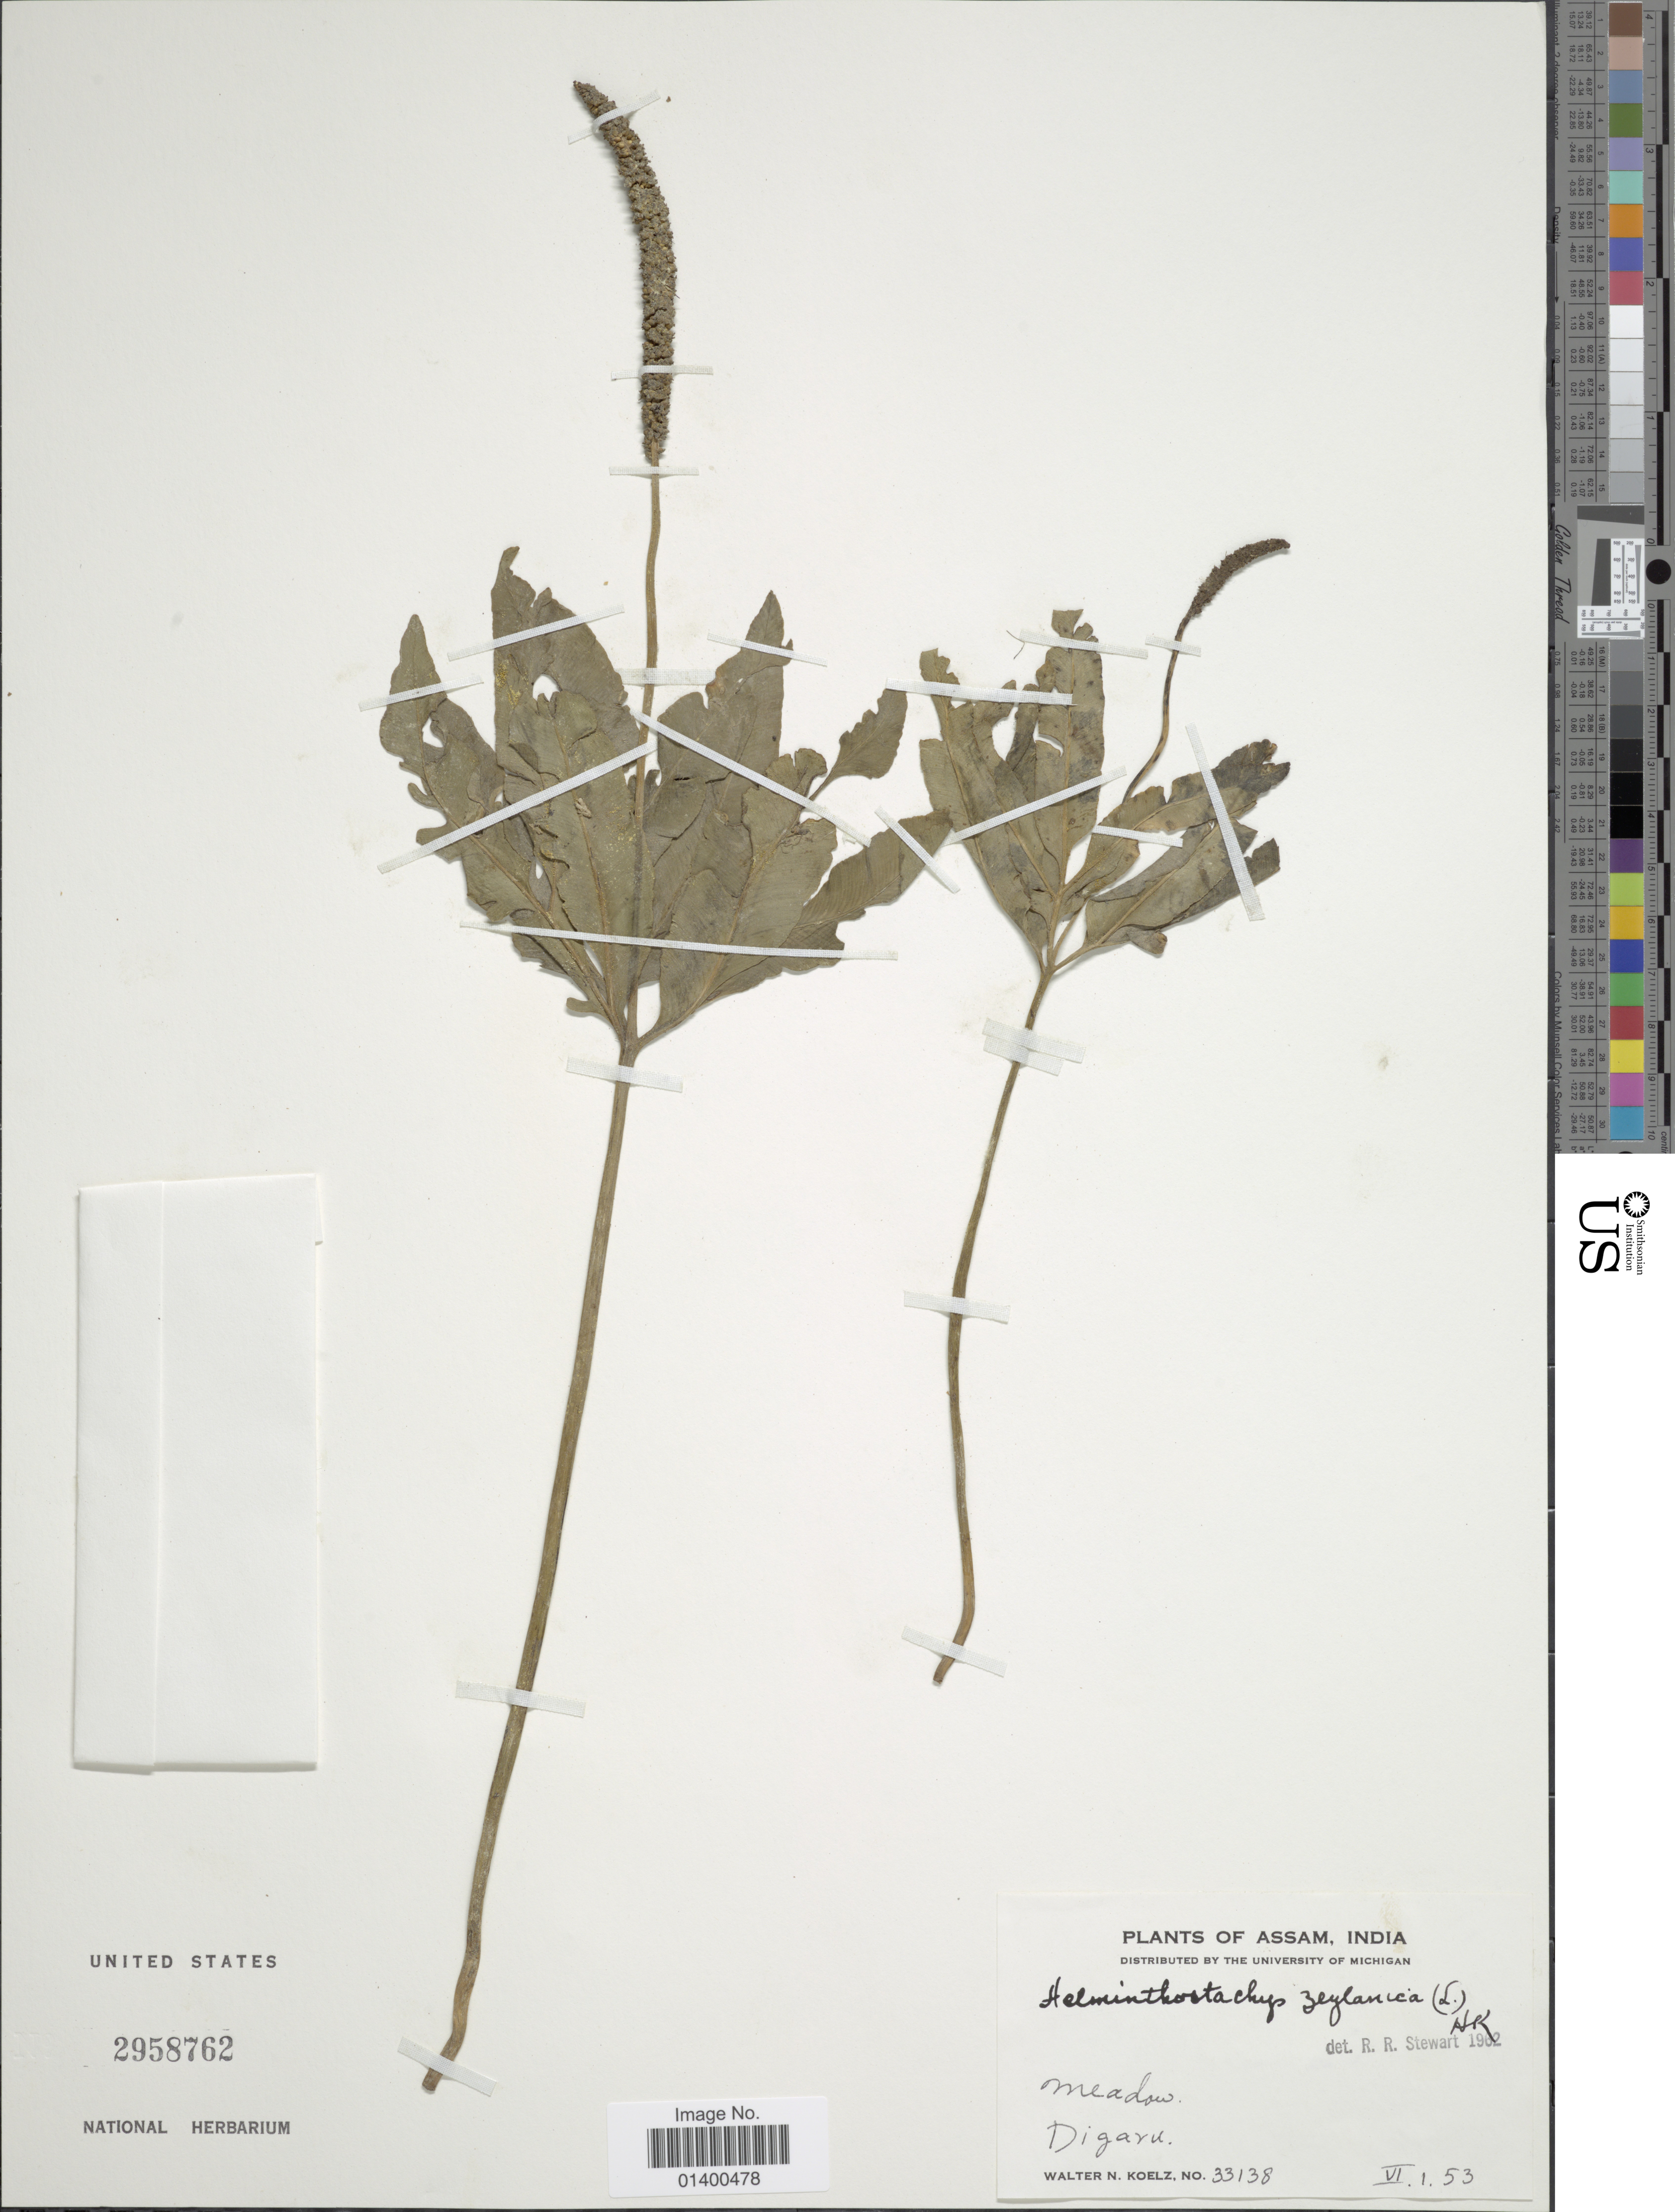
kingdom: Plantae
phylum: Tracheophyta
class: Polypodiopsida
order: Ophioglossales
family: Ophioglossaceae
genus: Helminthostachys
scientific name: Helminthostachys zeylanica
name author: (L.) Hook.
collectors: W. N. Koelz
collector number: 33138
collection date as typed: Transcribed d/m/y: 1/6/53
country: India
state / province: Assam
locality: Digaru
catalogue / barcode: US 2958762